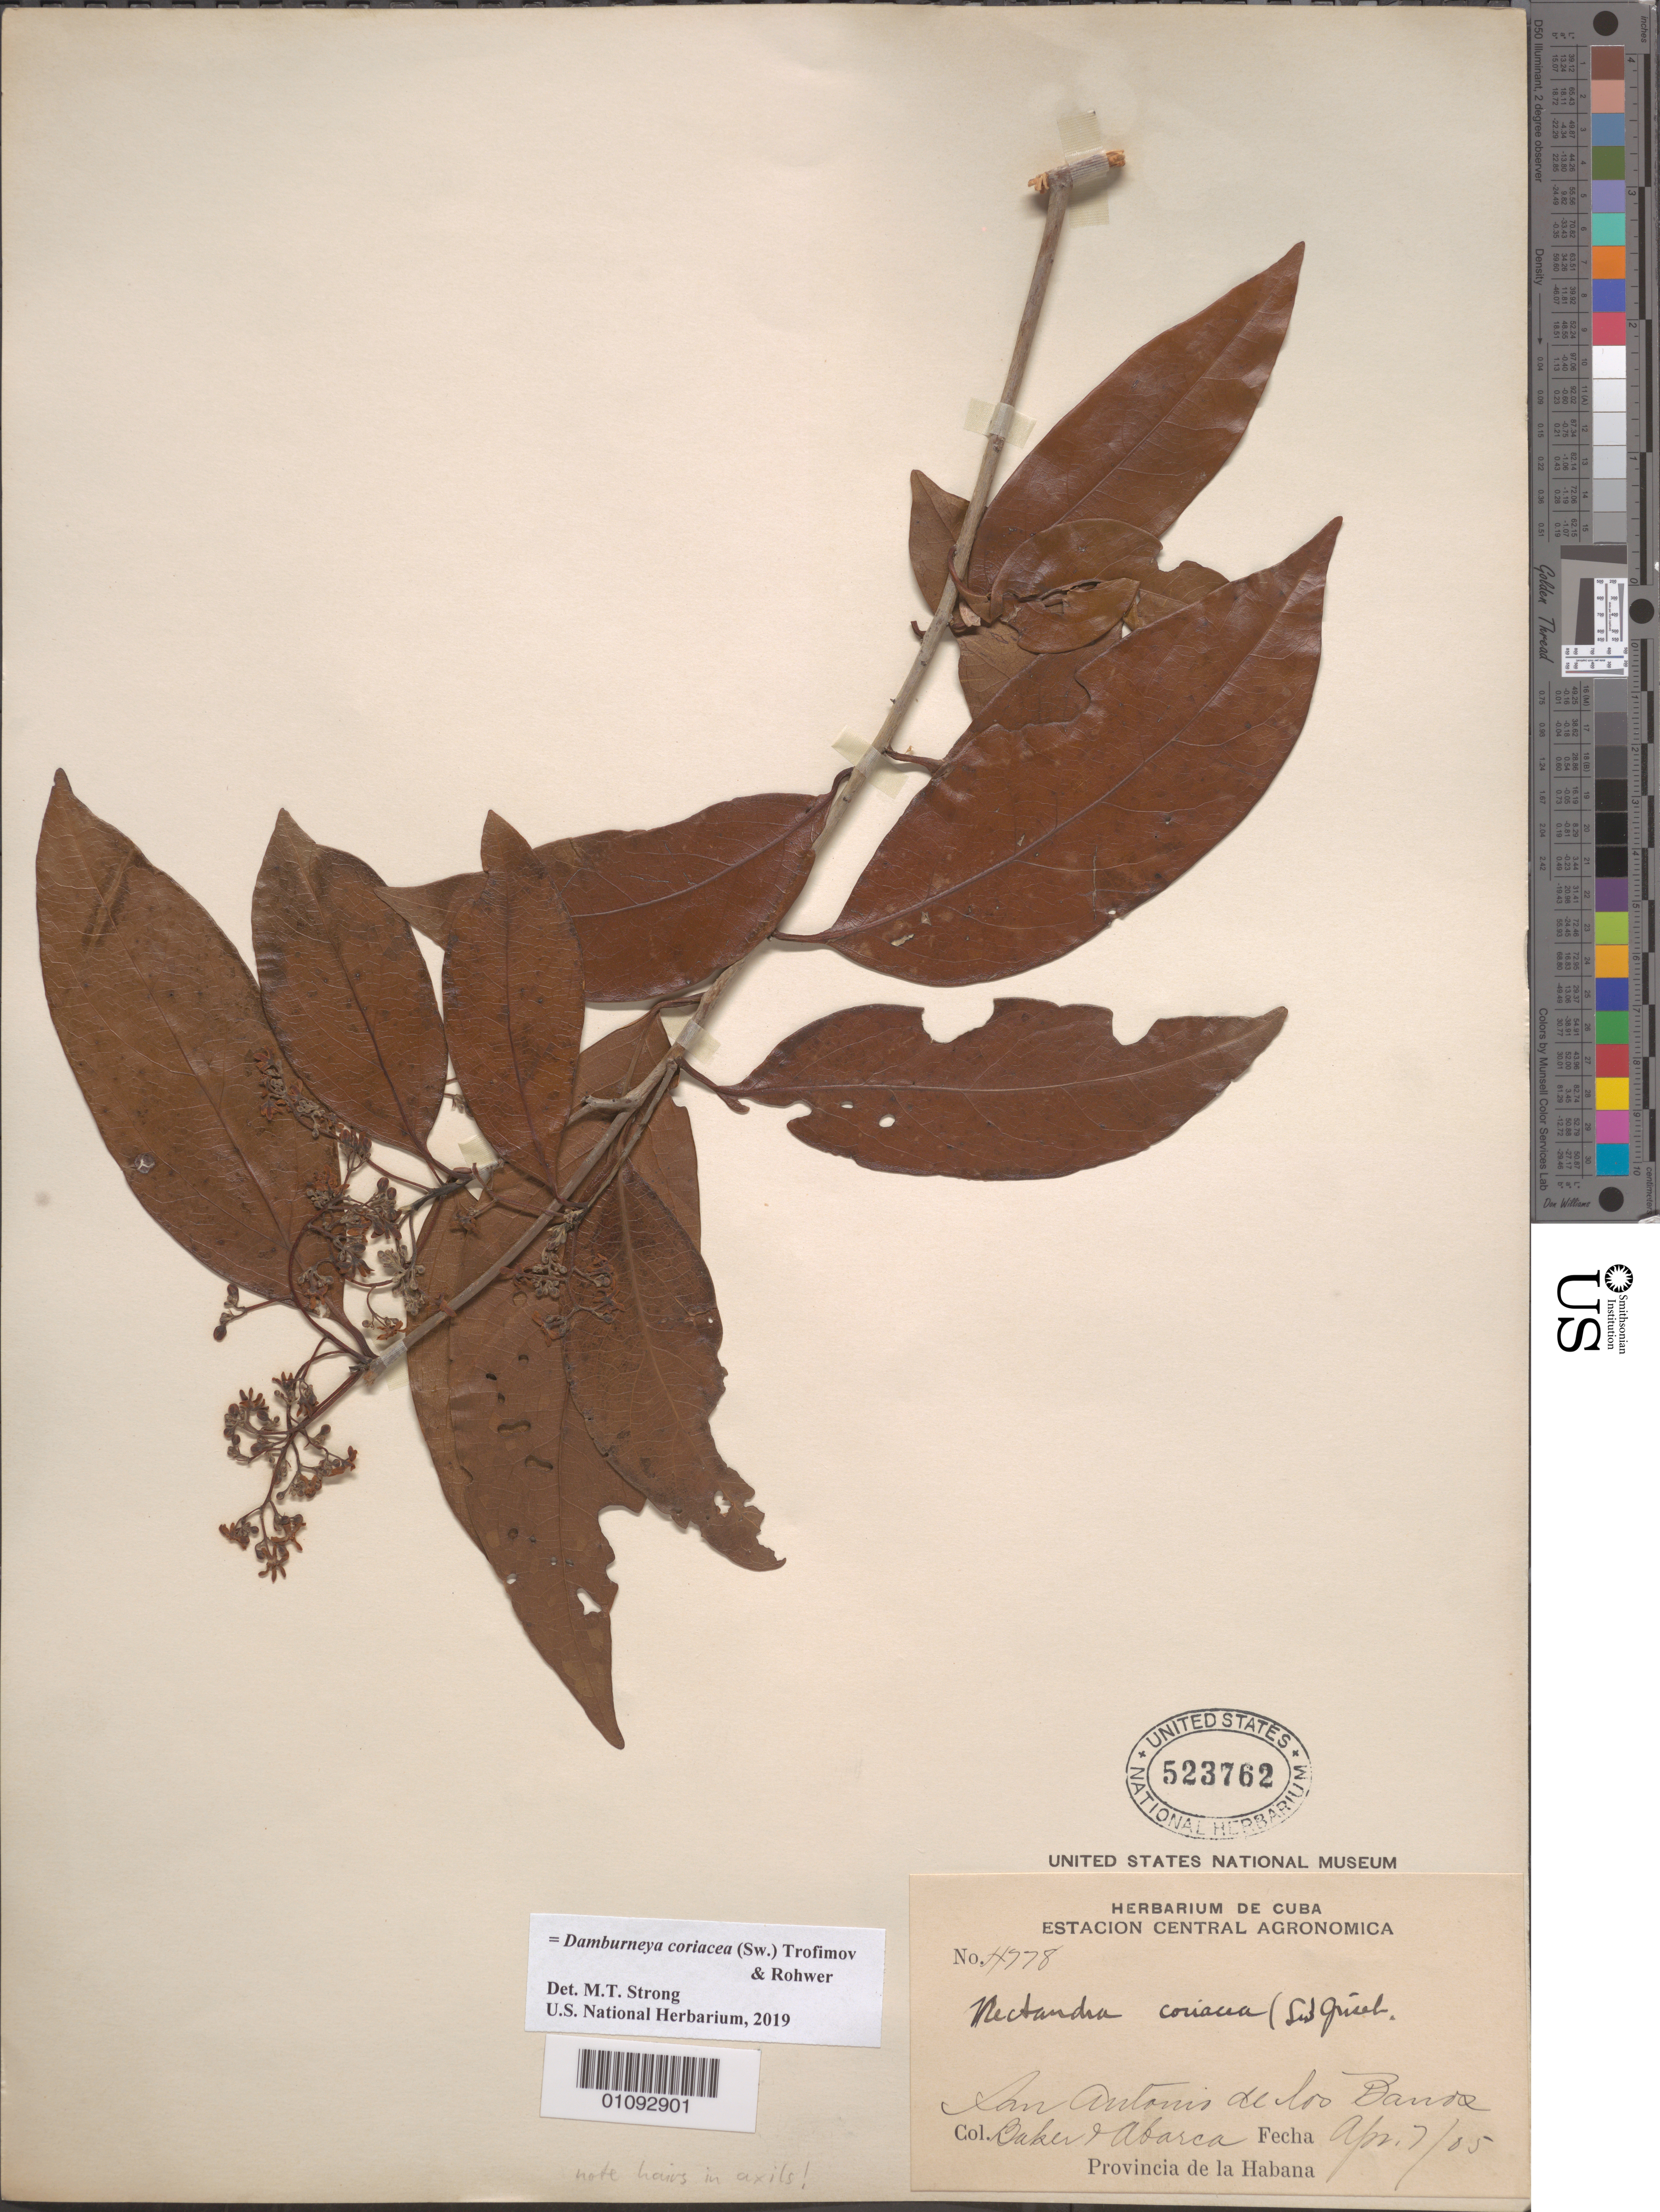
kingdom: Plantae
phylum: Tracheophyta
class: Magnoliopsida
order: Laurales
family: Lauraceae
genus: Damburneya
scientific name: Damburneya coriacea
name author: (Sw.) Trofimov & Rohwer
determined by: Strong, M. T., (US), Smithsonian Institution - National Museum of Natural History (UNITED STATES)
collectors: C. F. Baker & M. Abarca y Vascquez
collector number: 4778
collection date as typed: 07 Apr 1905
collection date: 1905-04-07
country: Cuba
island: Cuba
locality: San Antonio de los Barros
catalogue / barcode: US 523762